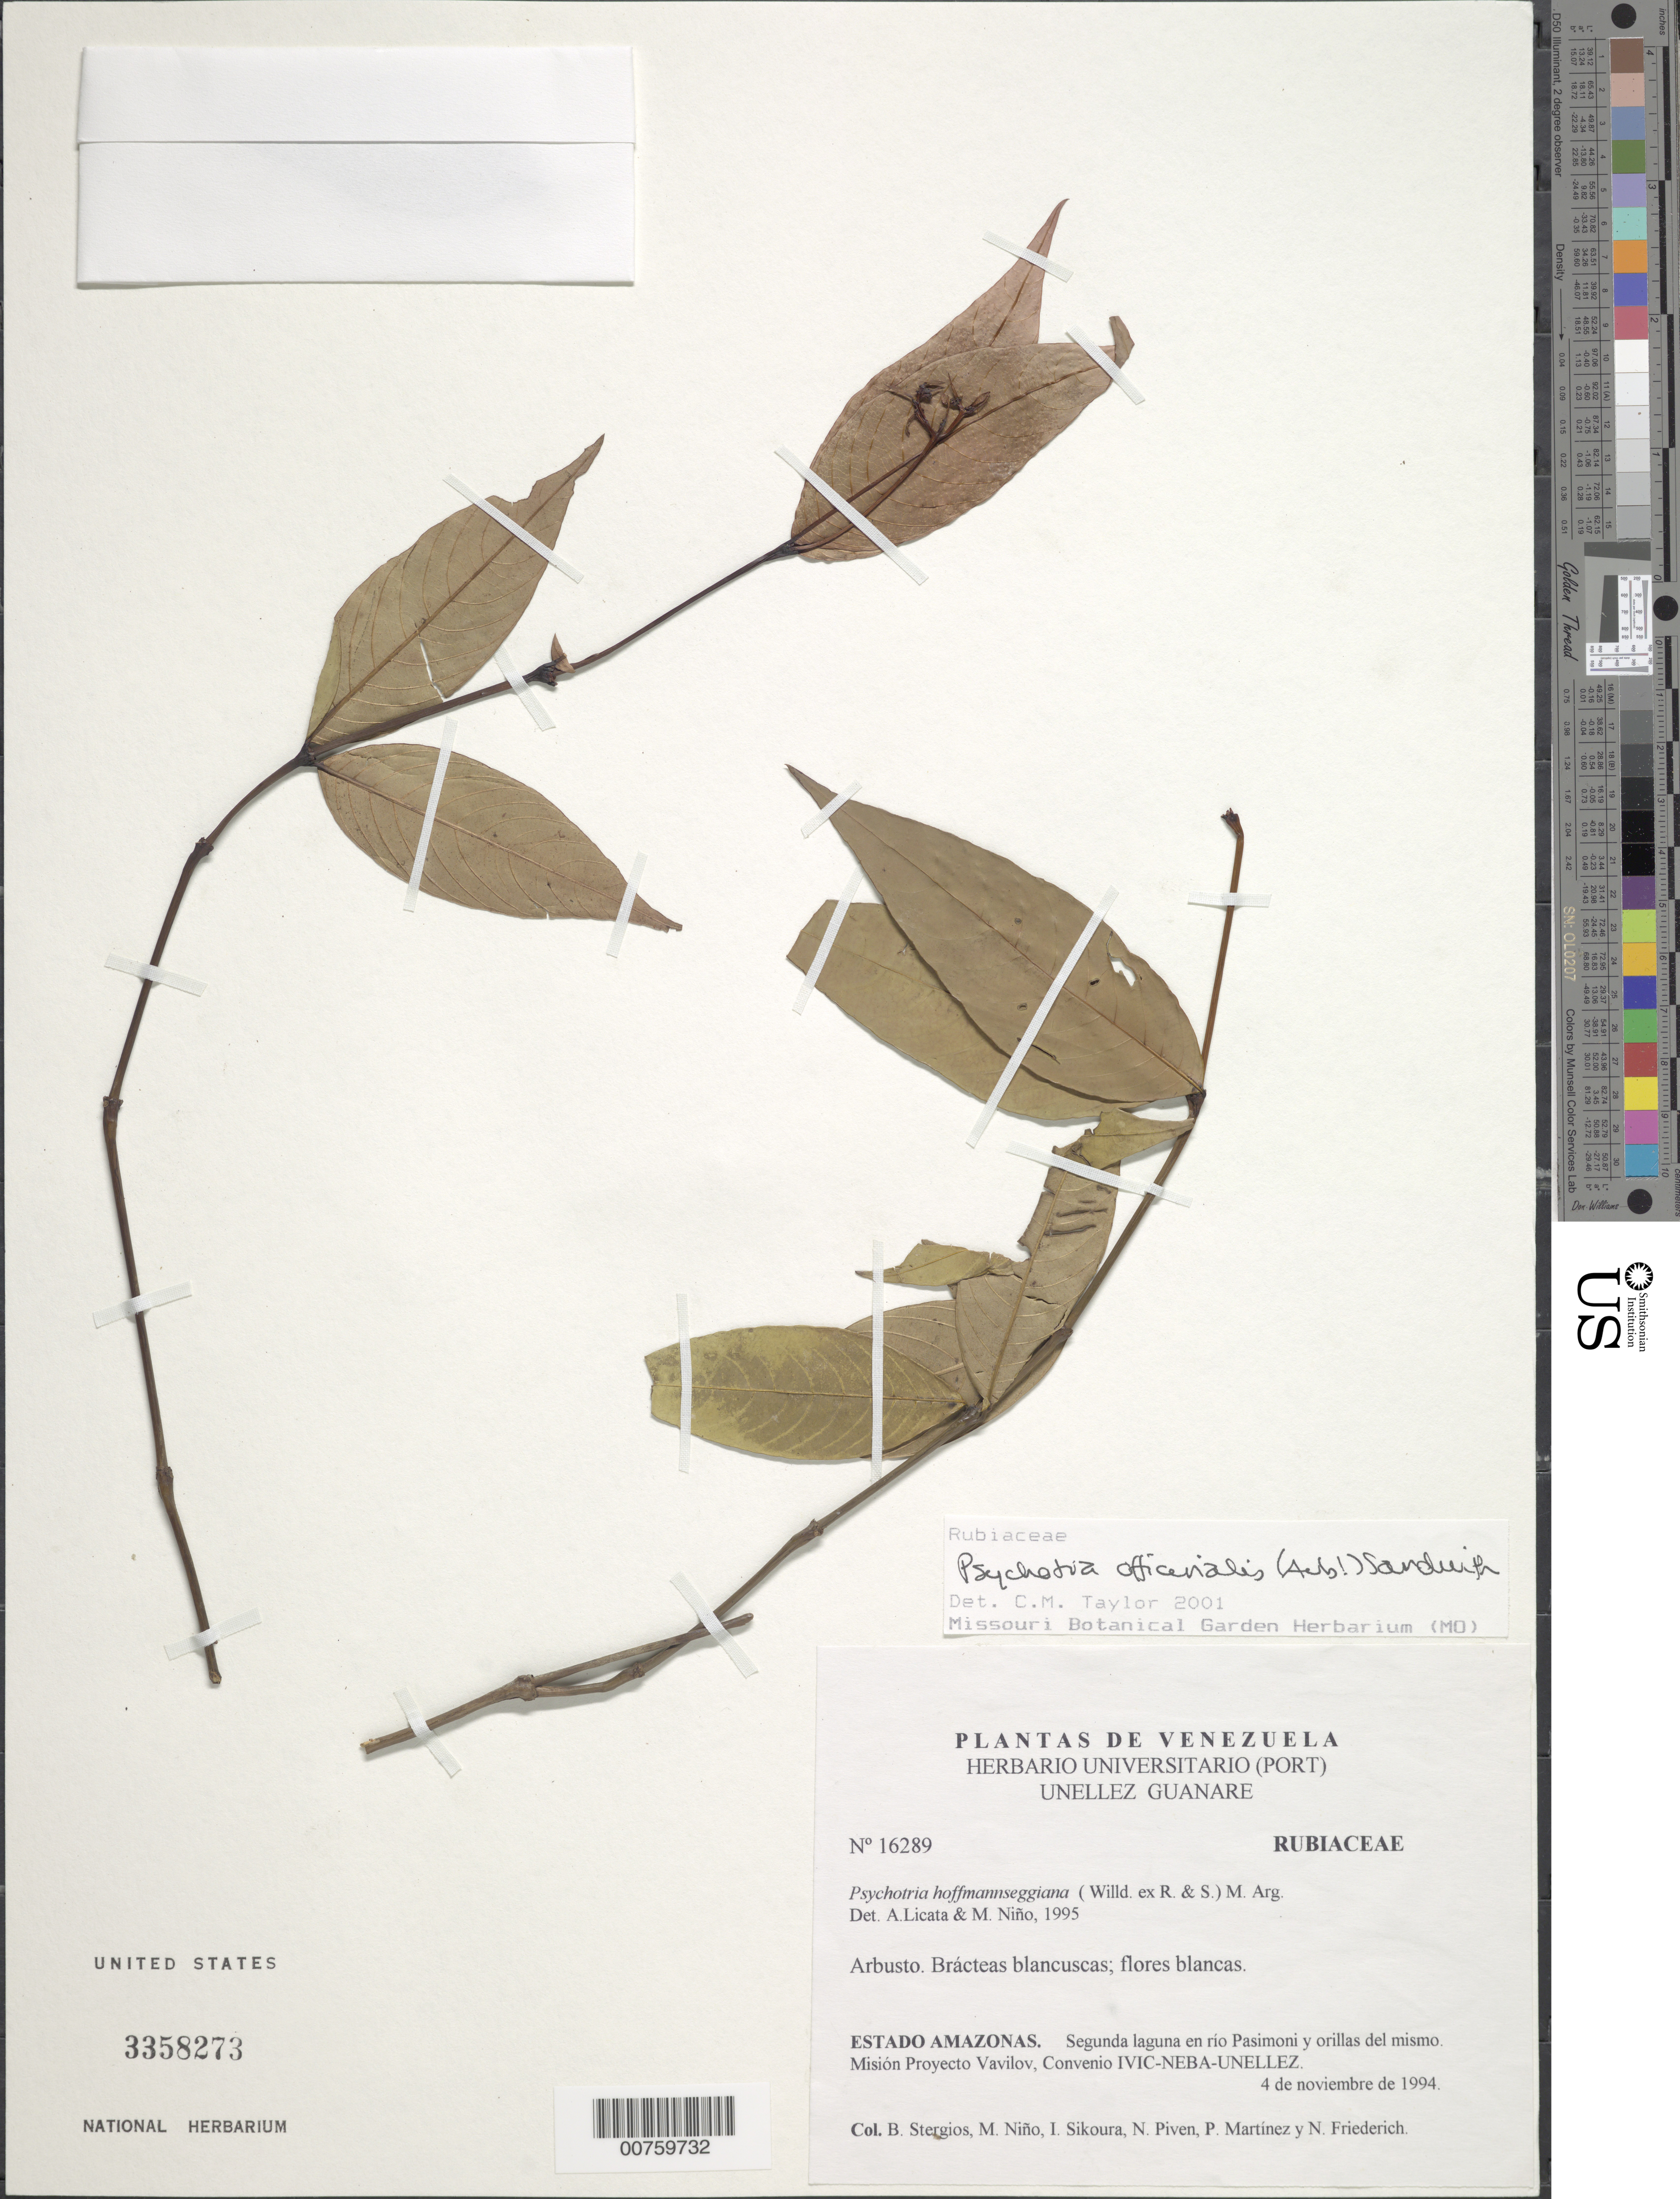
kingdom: Plantae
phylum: Tracheophyta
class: Magnoliopsida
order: Gentianales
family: Rubiaceae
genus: Psychotria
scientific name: Psychotria officinalis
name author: (Aubl.) Raeusch.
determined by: Taylor, Charlotte M.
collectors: B. G. Stergios, S. M. Niño, I. Sikoura, N. Piven, P. Martinez & N. Friederich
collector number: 16289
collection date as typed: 4-Nov-94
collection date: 1994-11-04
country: Venezuela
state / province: Amazonas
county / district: Río Negro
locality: Río Pasimoni, Misión Proyecto Vavilov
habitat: Segunda laguna y orillas del mismo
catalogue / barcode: US 3358273